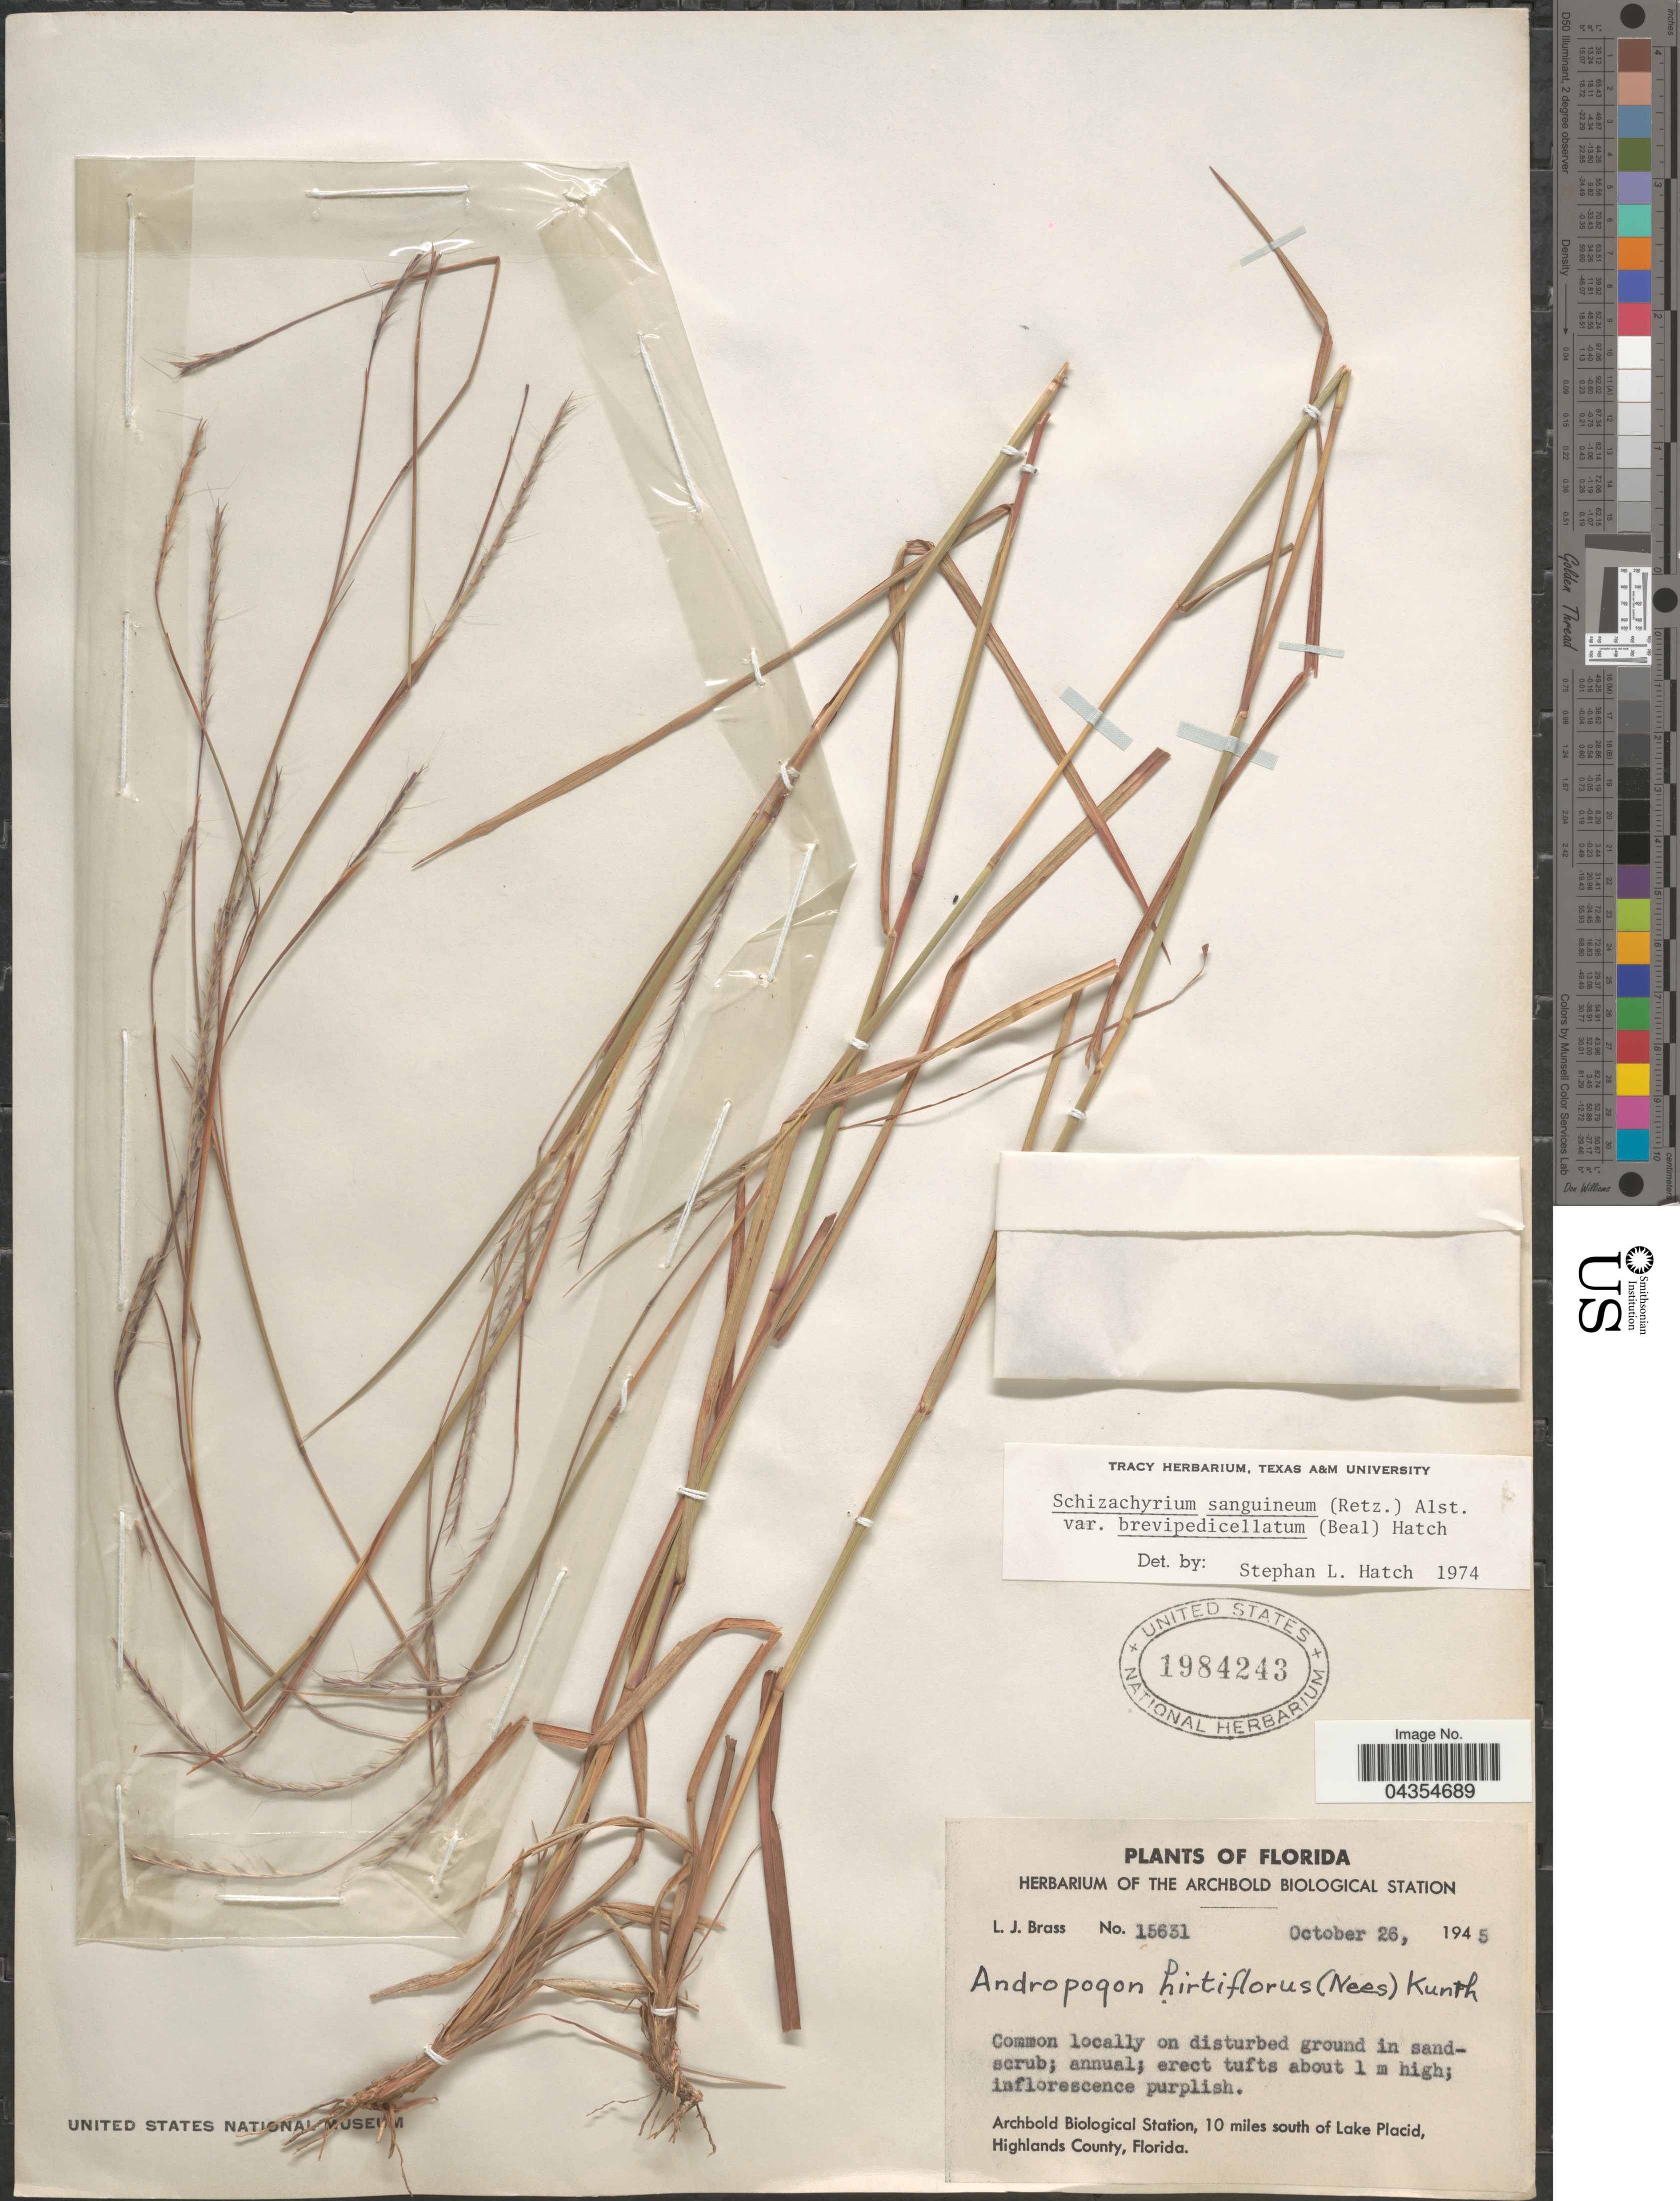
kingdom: Plantae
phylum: Tracheophyta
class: Liliopsida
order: Poales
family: Poaceae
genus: Schizachyrium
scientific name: Schizachyrium sanguineum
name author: (Retz.) Alston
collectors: L. J. Brass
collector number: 15631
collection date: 1945-10-26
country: United States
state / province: Florida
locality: Archbold Biological Station, 10 miles south of Lake Placid, Highlands County.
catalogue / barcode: US 1984243